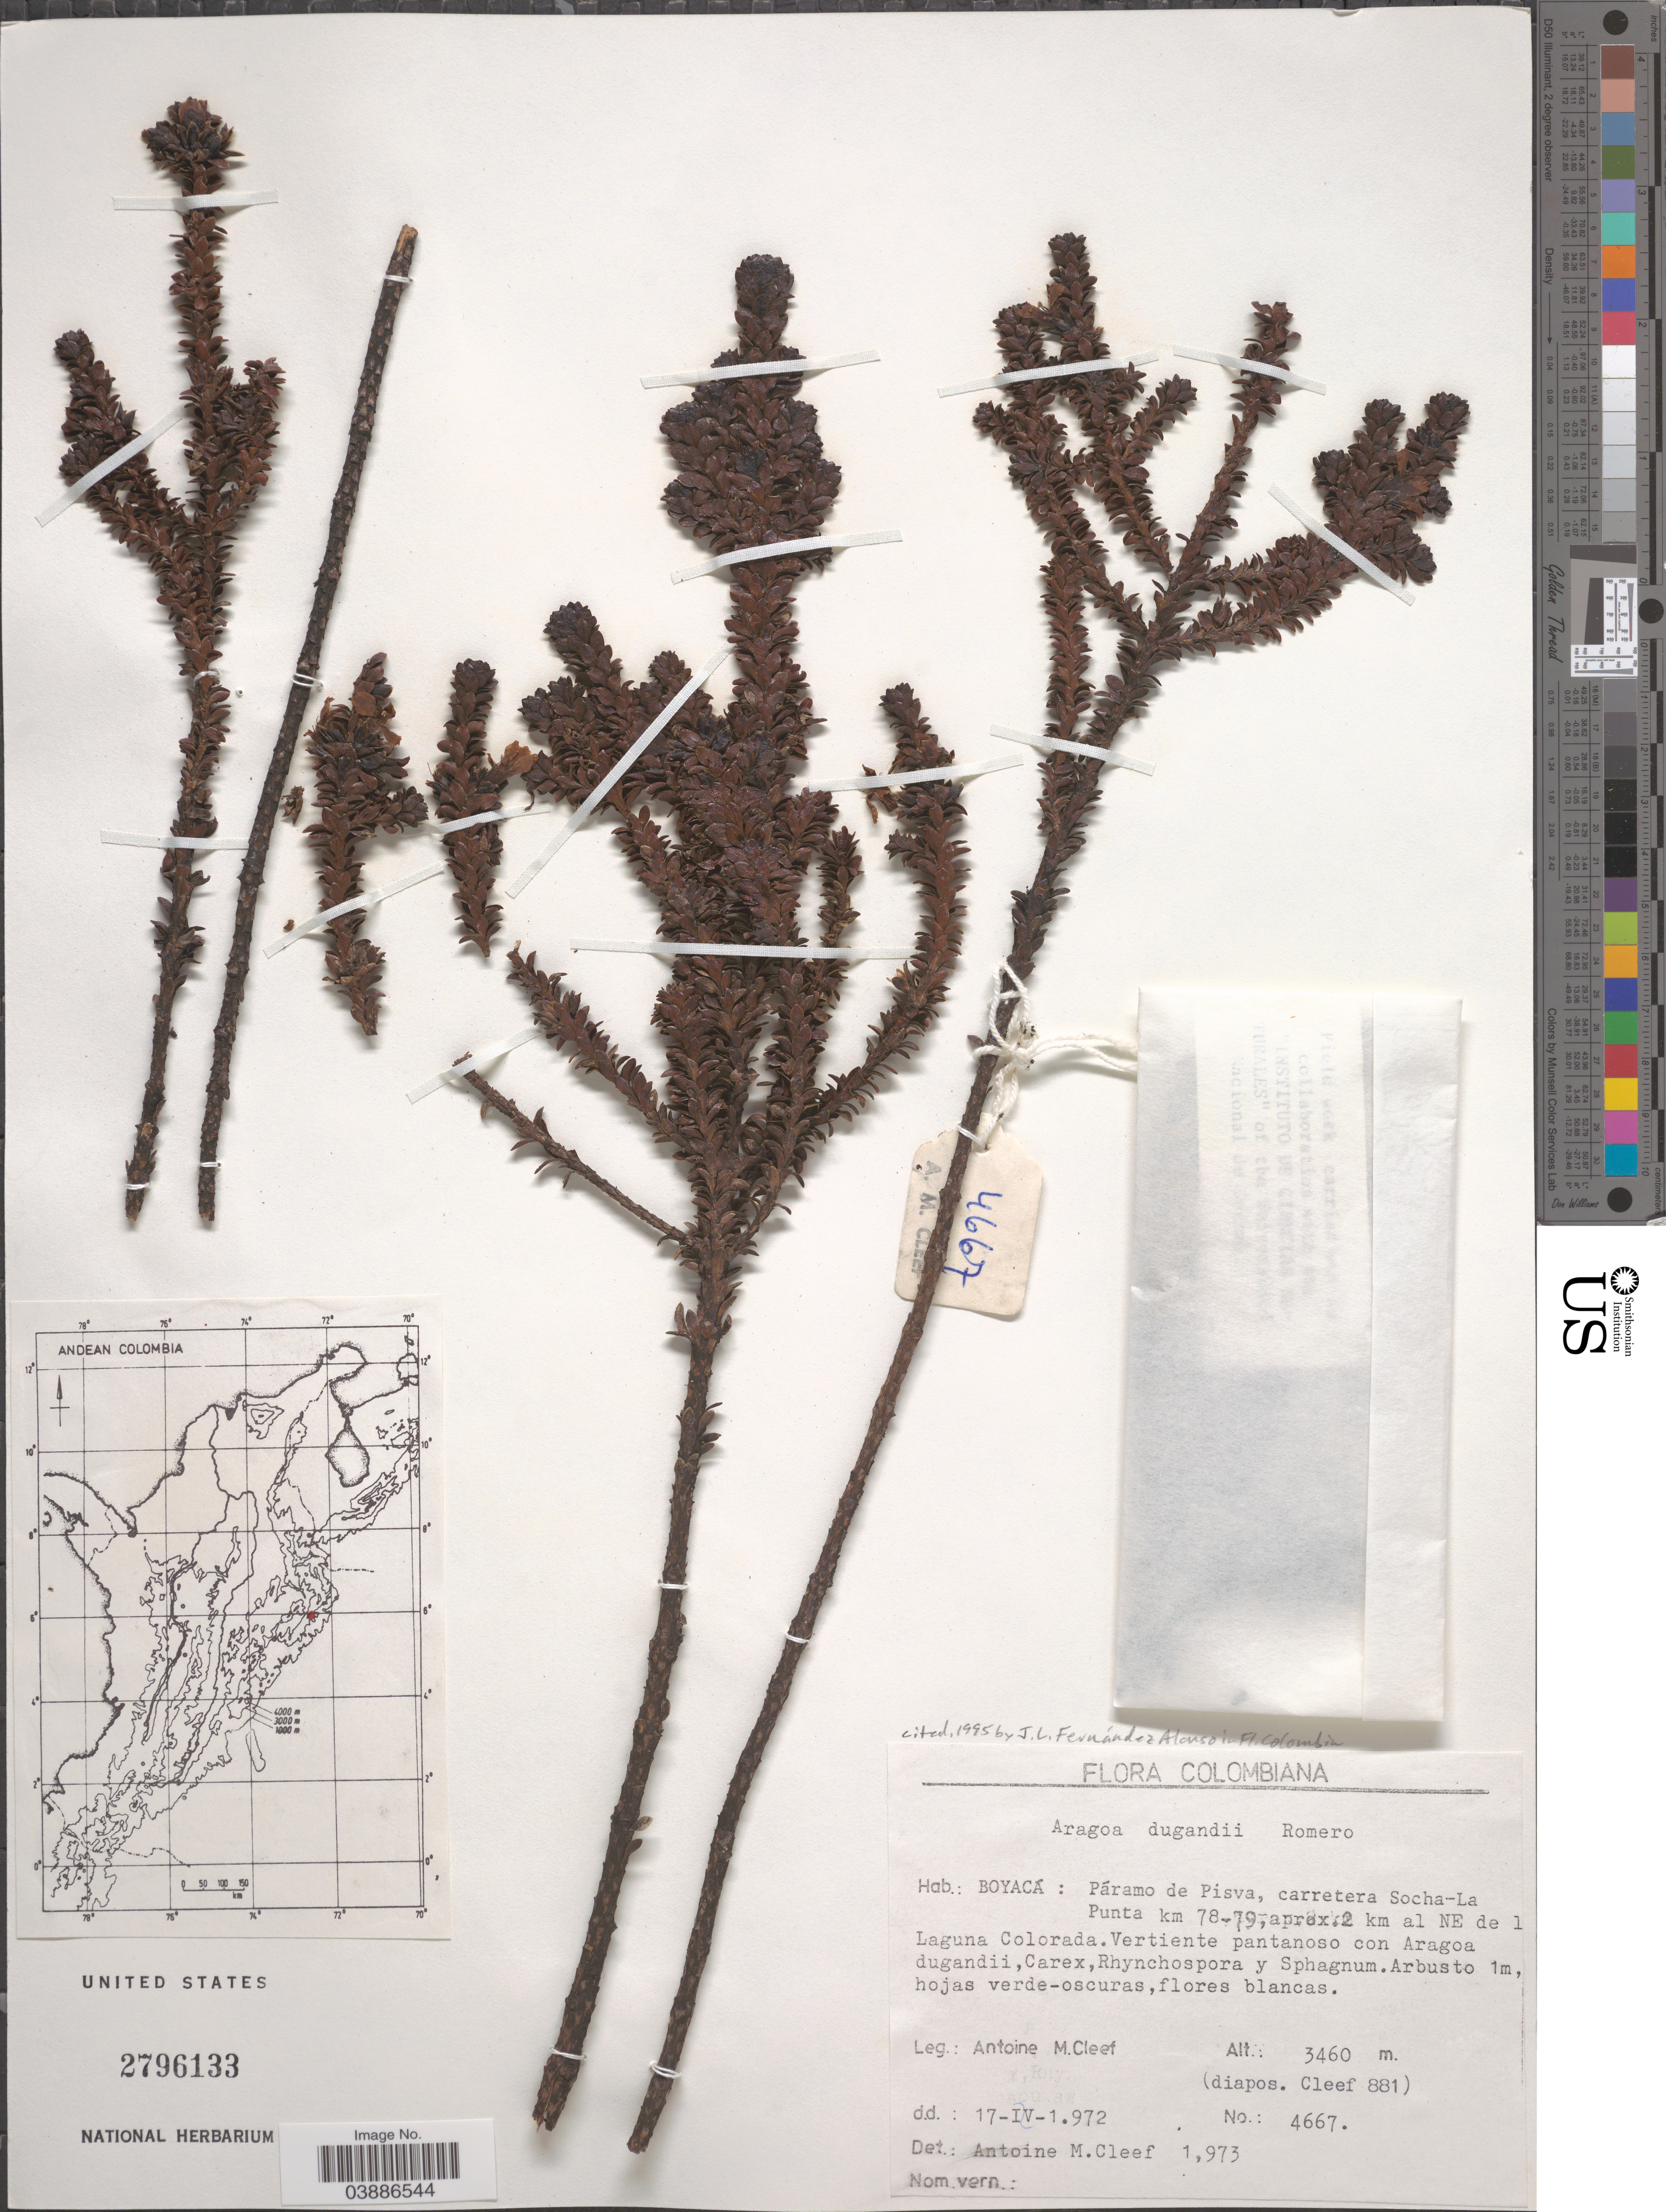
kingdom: Plantae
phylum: Tracheophyta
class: Magnoliopsida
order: Lamiales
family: Plantaginaceae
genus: Aragoa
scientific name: Aragoa dugandii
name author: Romero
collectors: A. M. Cleef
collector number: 4667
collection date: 1972-04-17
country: Colombia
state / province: Boyacá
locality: Páramo de Pisva, carretera Socha-La Punta km 78-79, aprox. 2 km al NE de Laguna Colorada.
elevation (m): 3460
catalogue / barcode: US 2796133